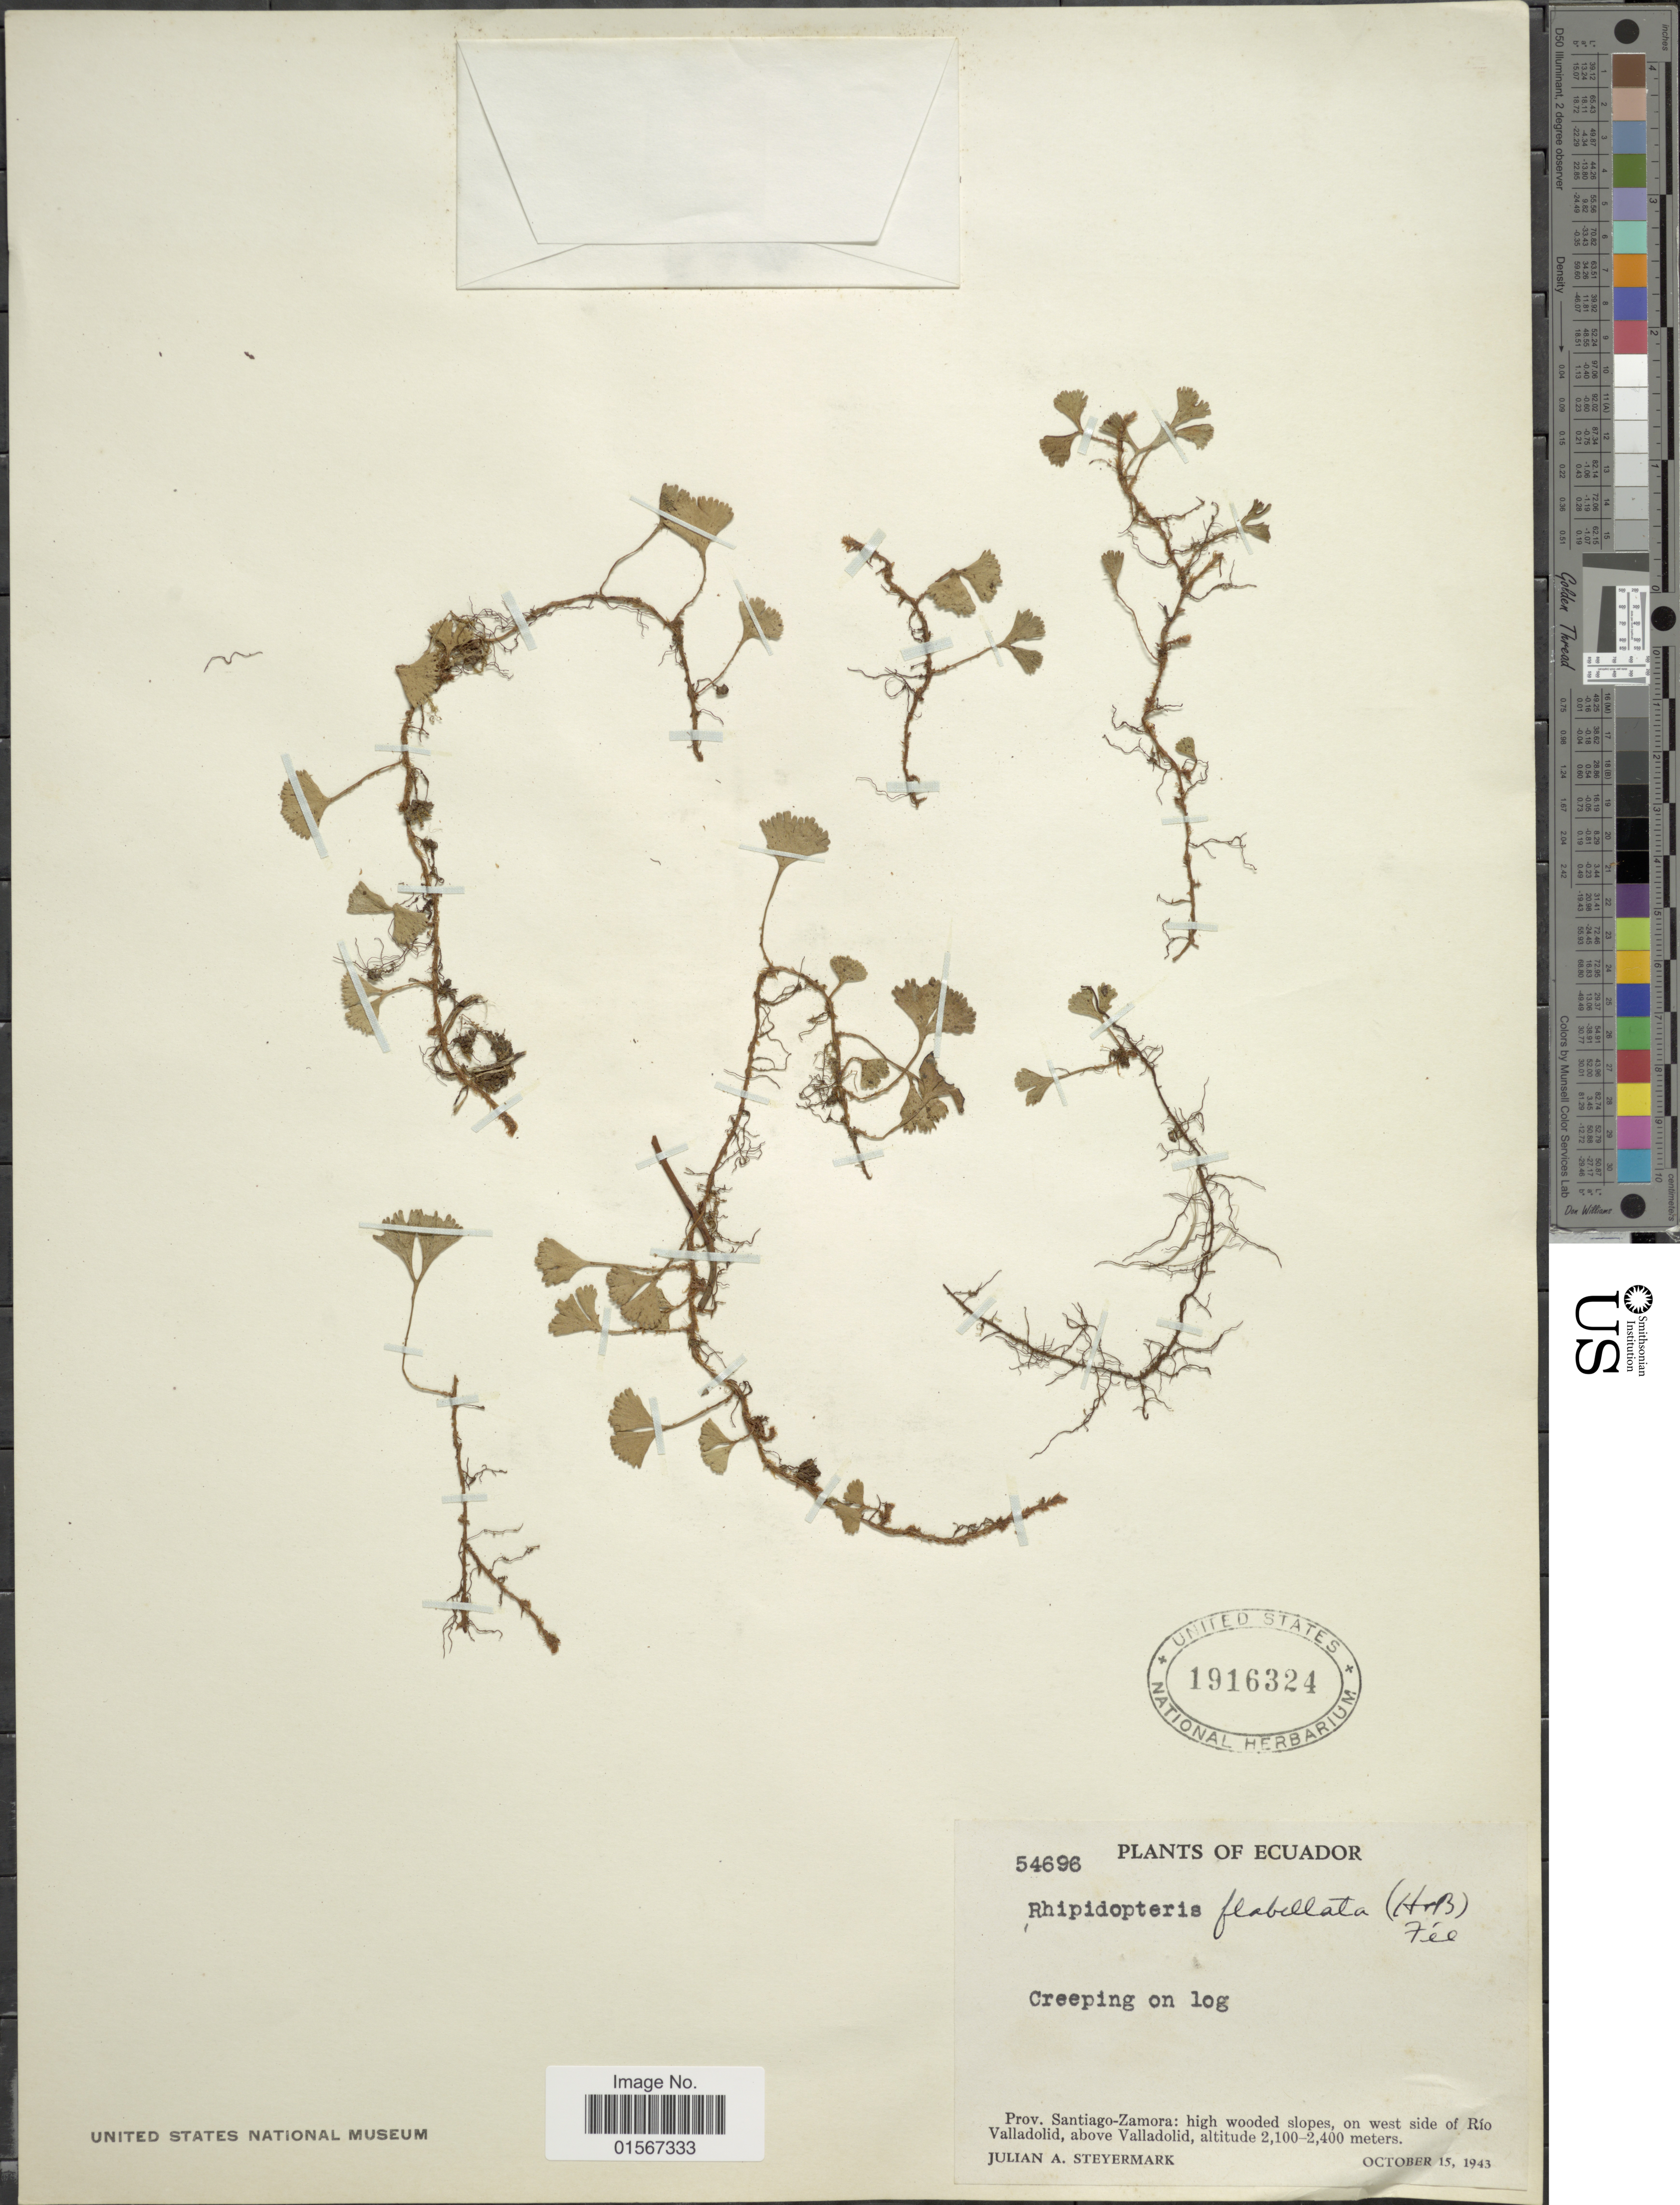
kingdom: Plantae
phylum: Tracheophyta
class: Polypodiopsida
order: Polypodiales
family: Dryopteridaceae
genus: Elaphoglossum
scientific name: Elaphoglossum peltatum f. flabellatum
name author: (Humb. & Bonpl. ex Willd.) Mickel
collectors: J. Steyermark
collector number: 54696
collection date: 1943-10-15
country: Ecuador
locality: Ecuador, Prov. Santiago-Zamora; high wooded slopes, on west side of Rio Valladolid, above Valladolid.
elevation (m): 2100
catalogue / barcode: US 1916324